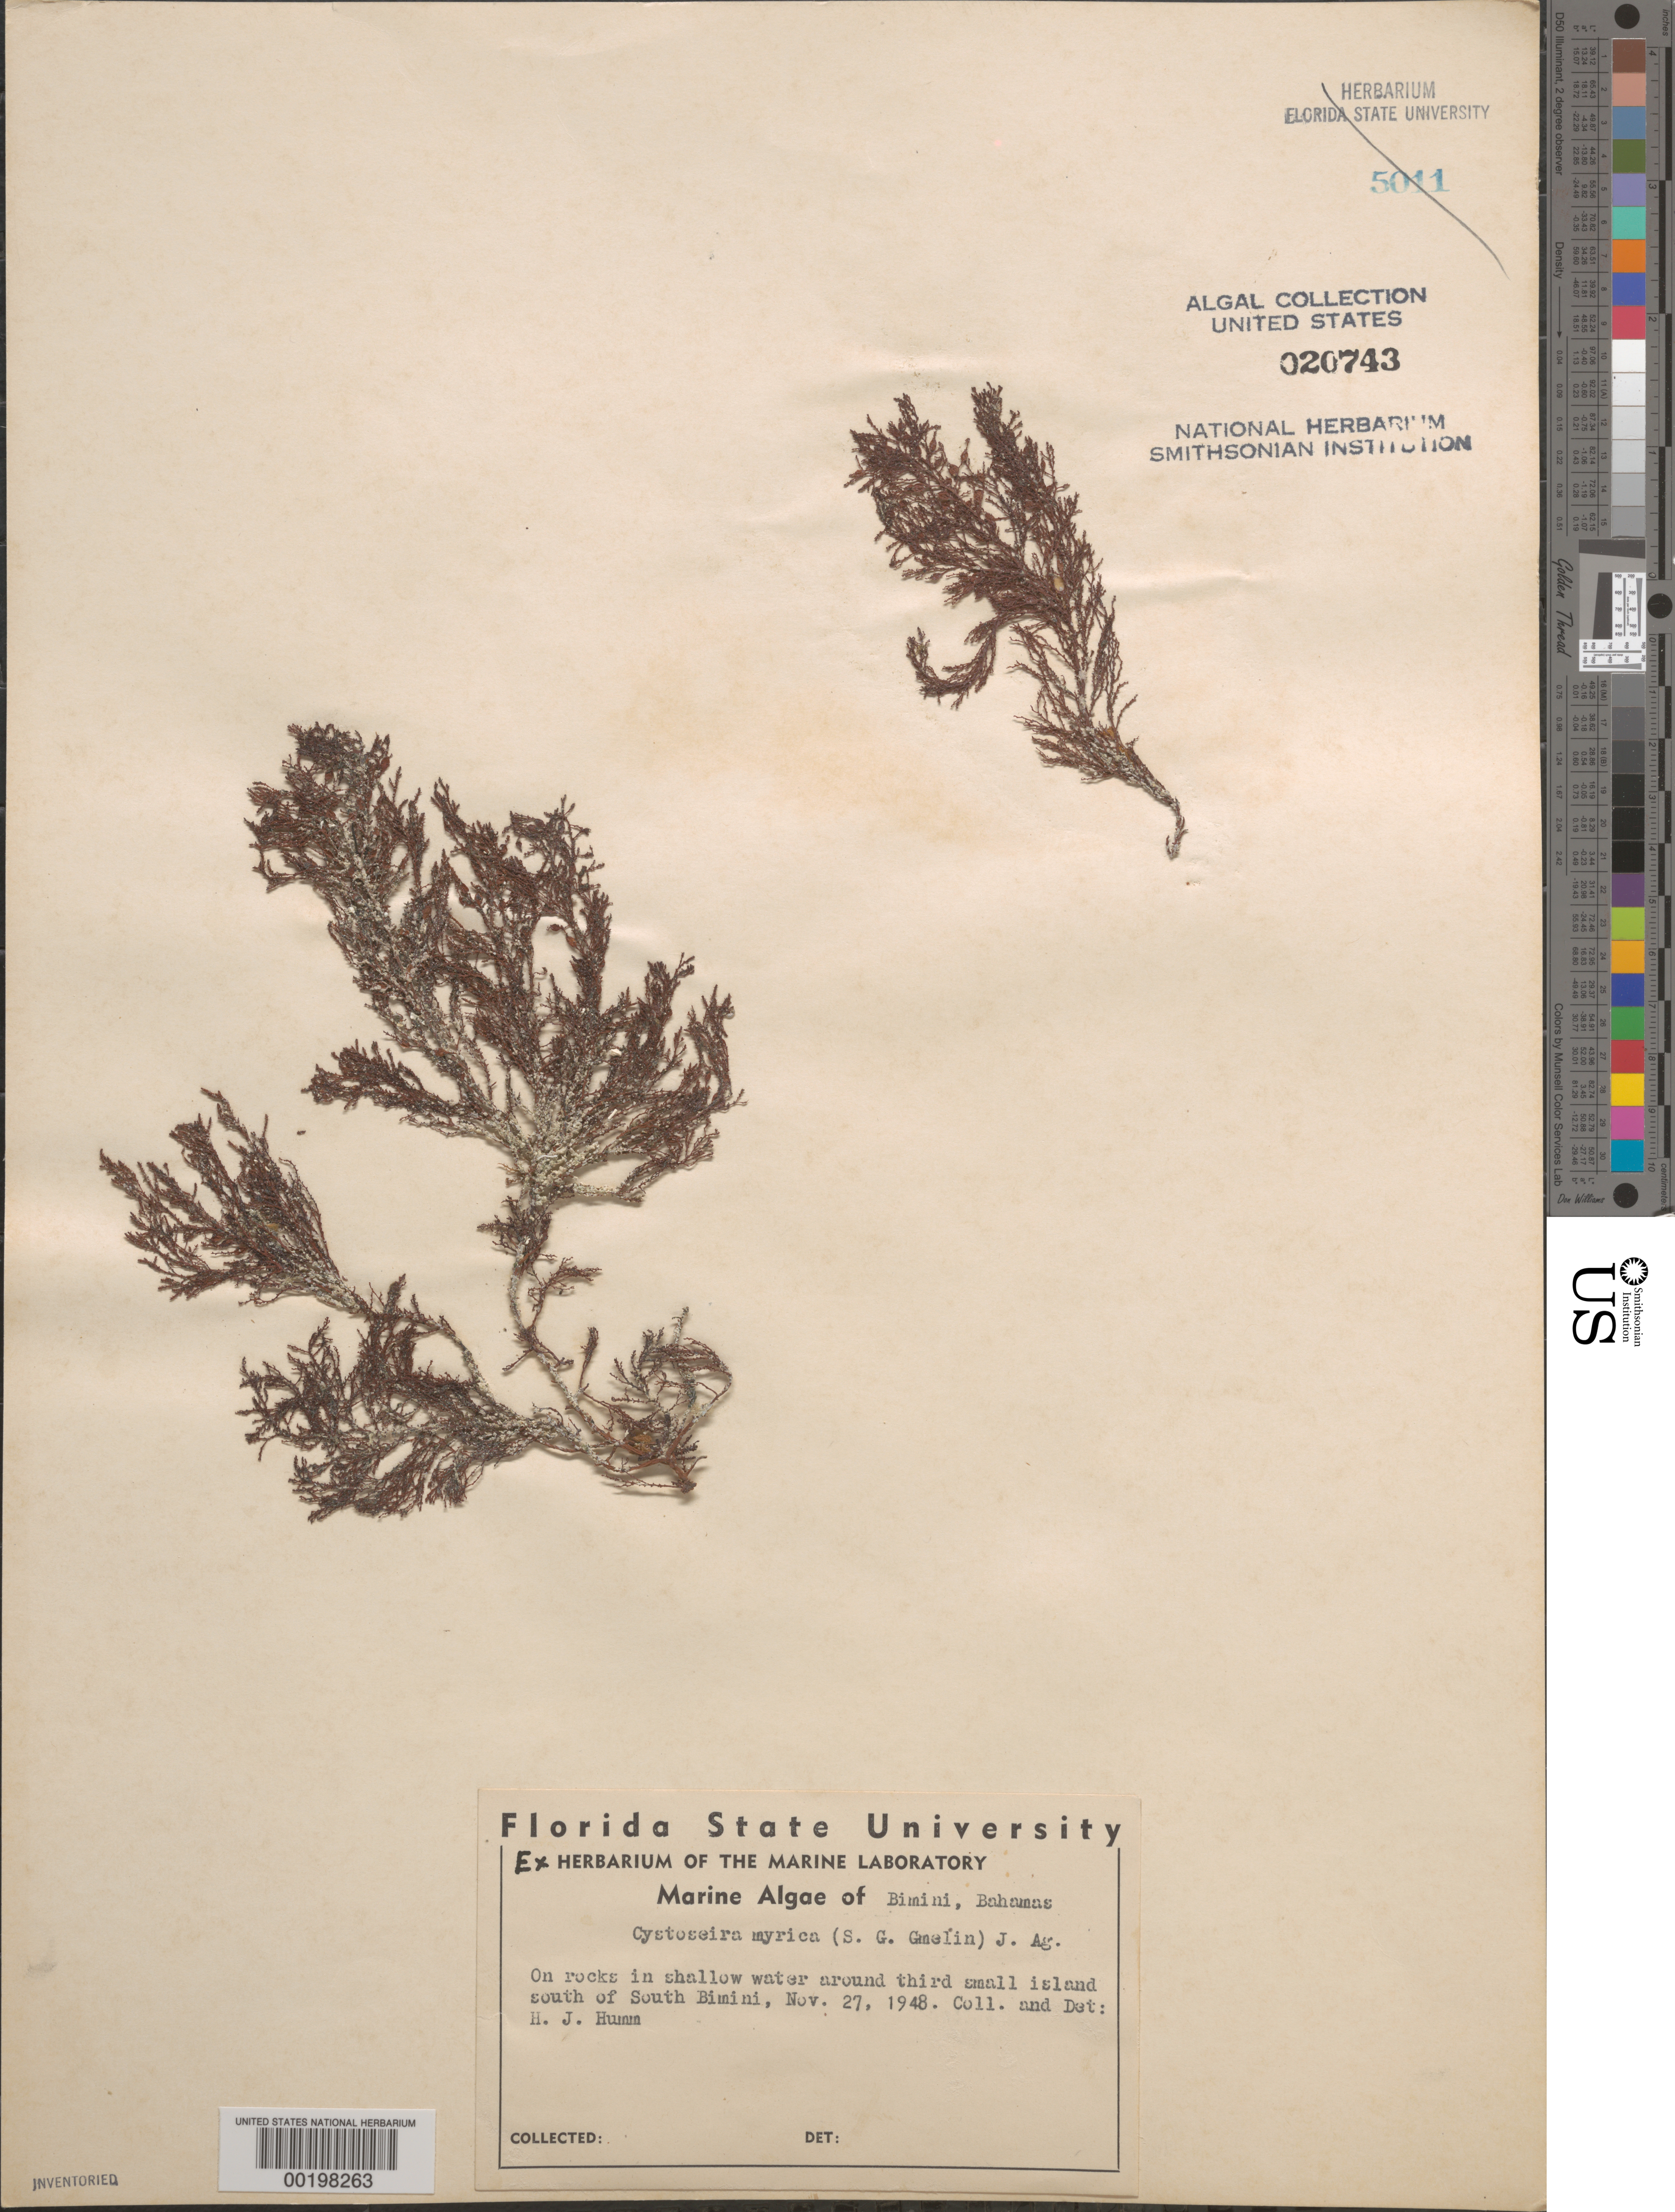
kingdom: Chromista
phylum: Ochrophyta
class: Phaeophyceae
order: Fucales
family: Sargassaceae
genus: Cystoseira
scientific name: Cystoseira myrica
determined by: Humm, Harold J.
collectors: H. J. Humm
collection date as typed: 27 Nov 1948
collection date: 1948-11-27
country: Bahamas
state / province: Biminis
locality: Small island south of south bimini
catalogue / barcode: US 20743